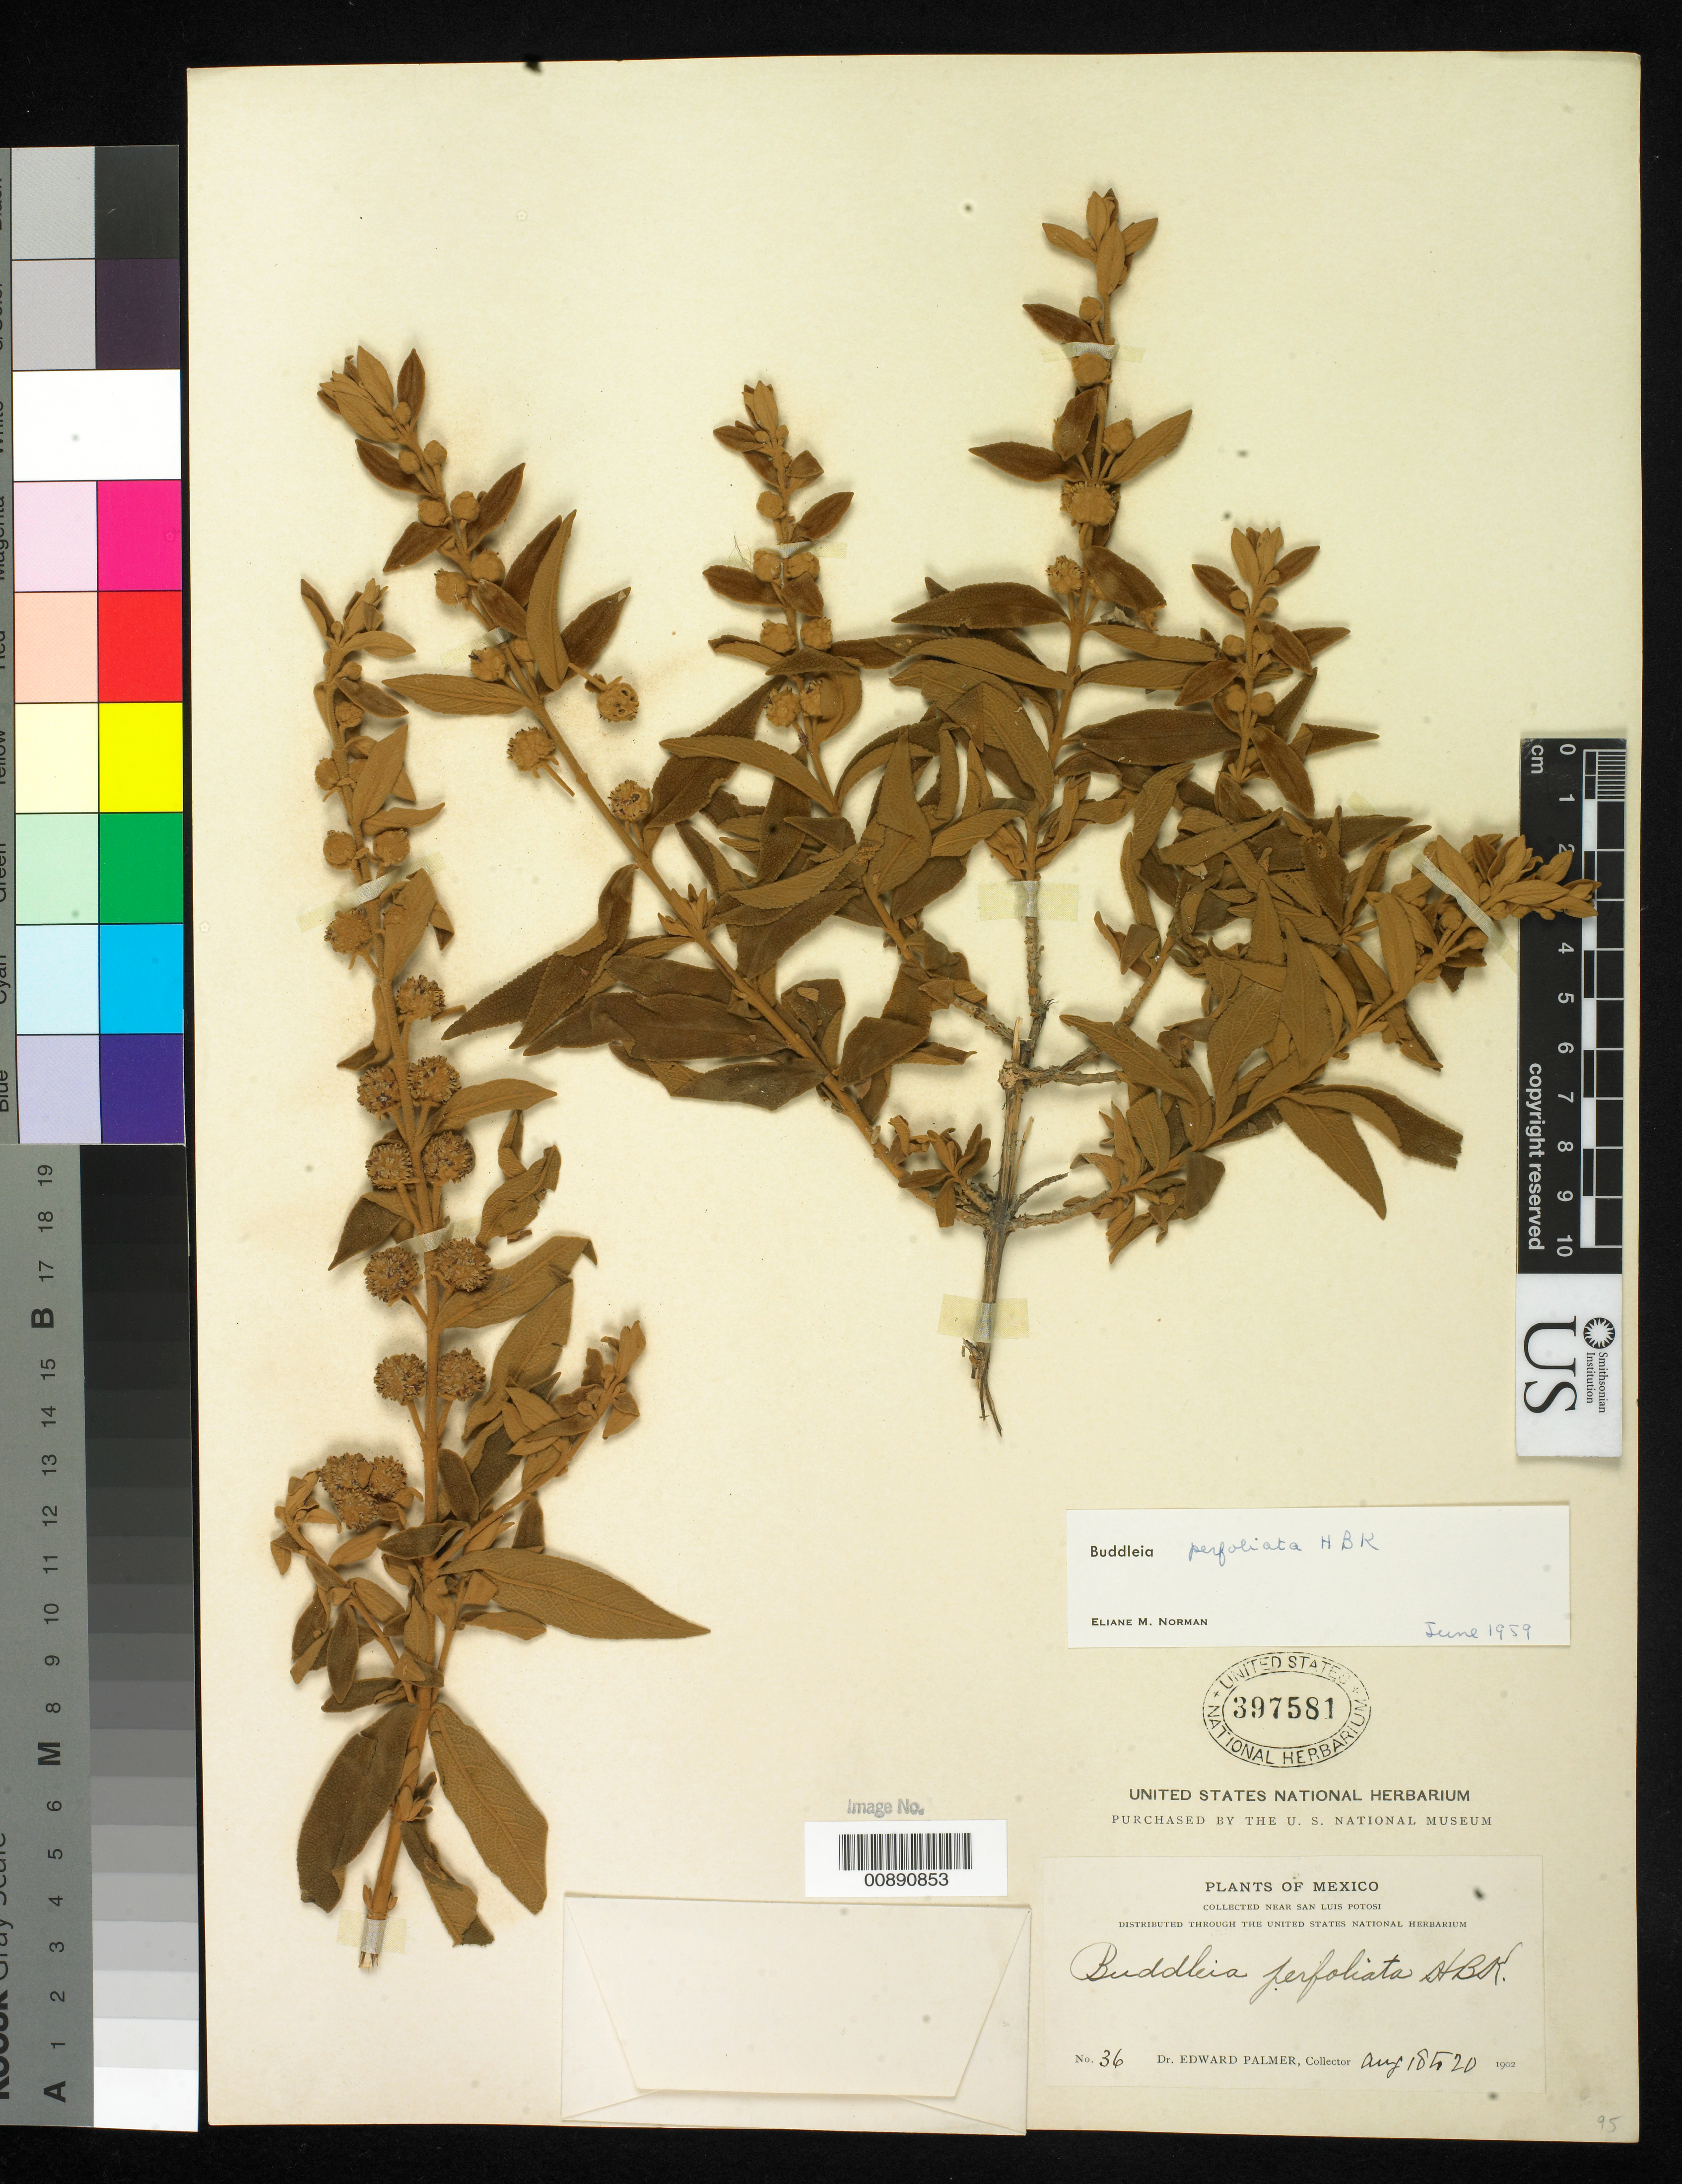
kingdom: Plantae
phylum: Tracheophyta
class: Magnoliopsida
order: Lamiales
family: Scrophulariaceae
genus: Buddleja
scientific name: Buddleja perfoliata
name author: Kunth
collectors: E. Palmer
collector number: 36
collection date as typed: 18 Aug 1902 to 20 Aug 1902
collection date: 1902-08-18/1902-08-20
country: Mexico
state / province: San Luis Potosí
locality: Near San Luis Potosí.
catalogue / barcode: US 397581